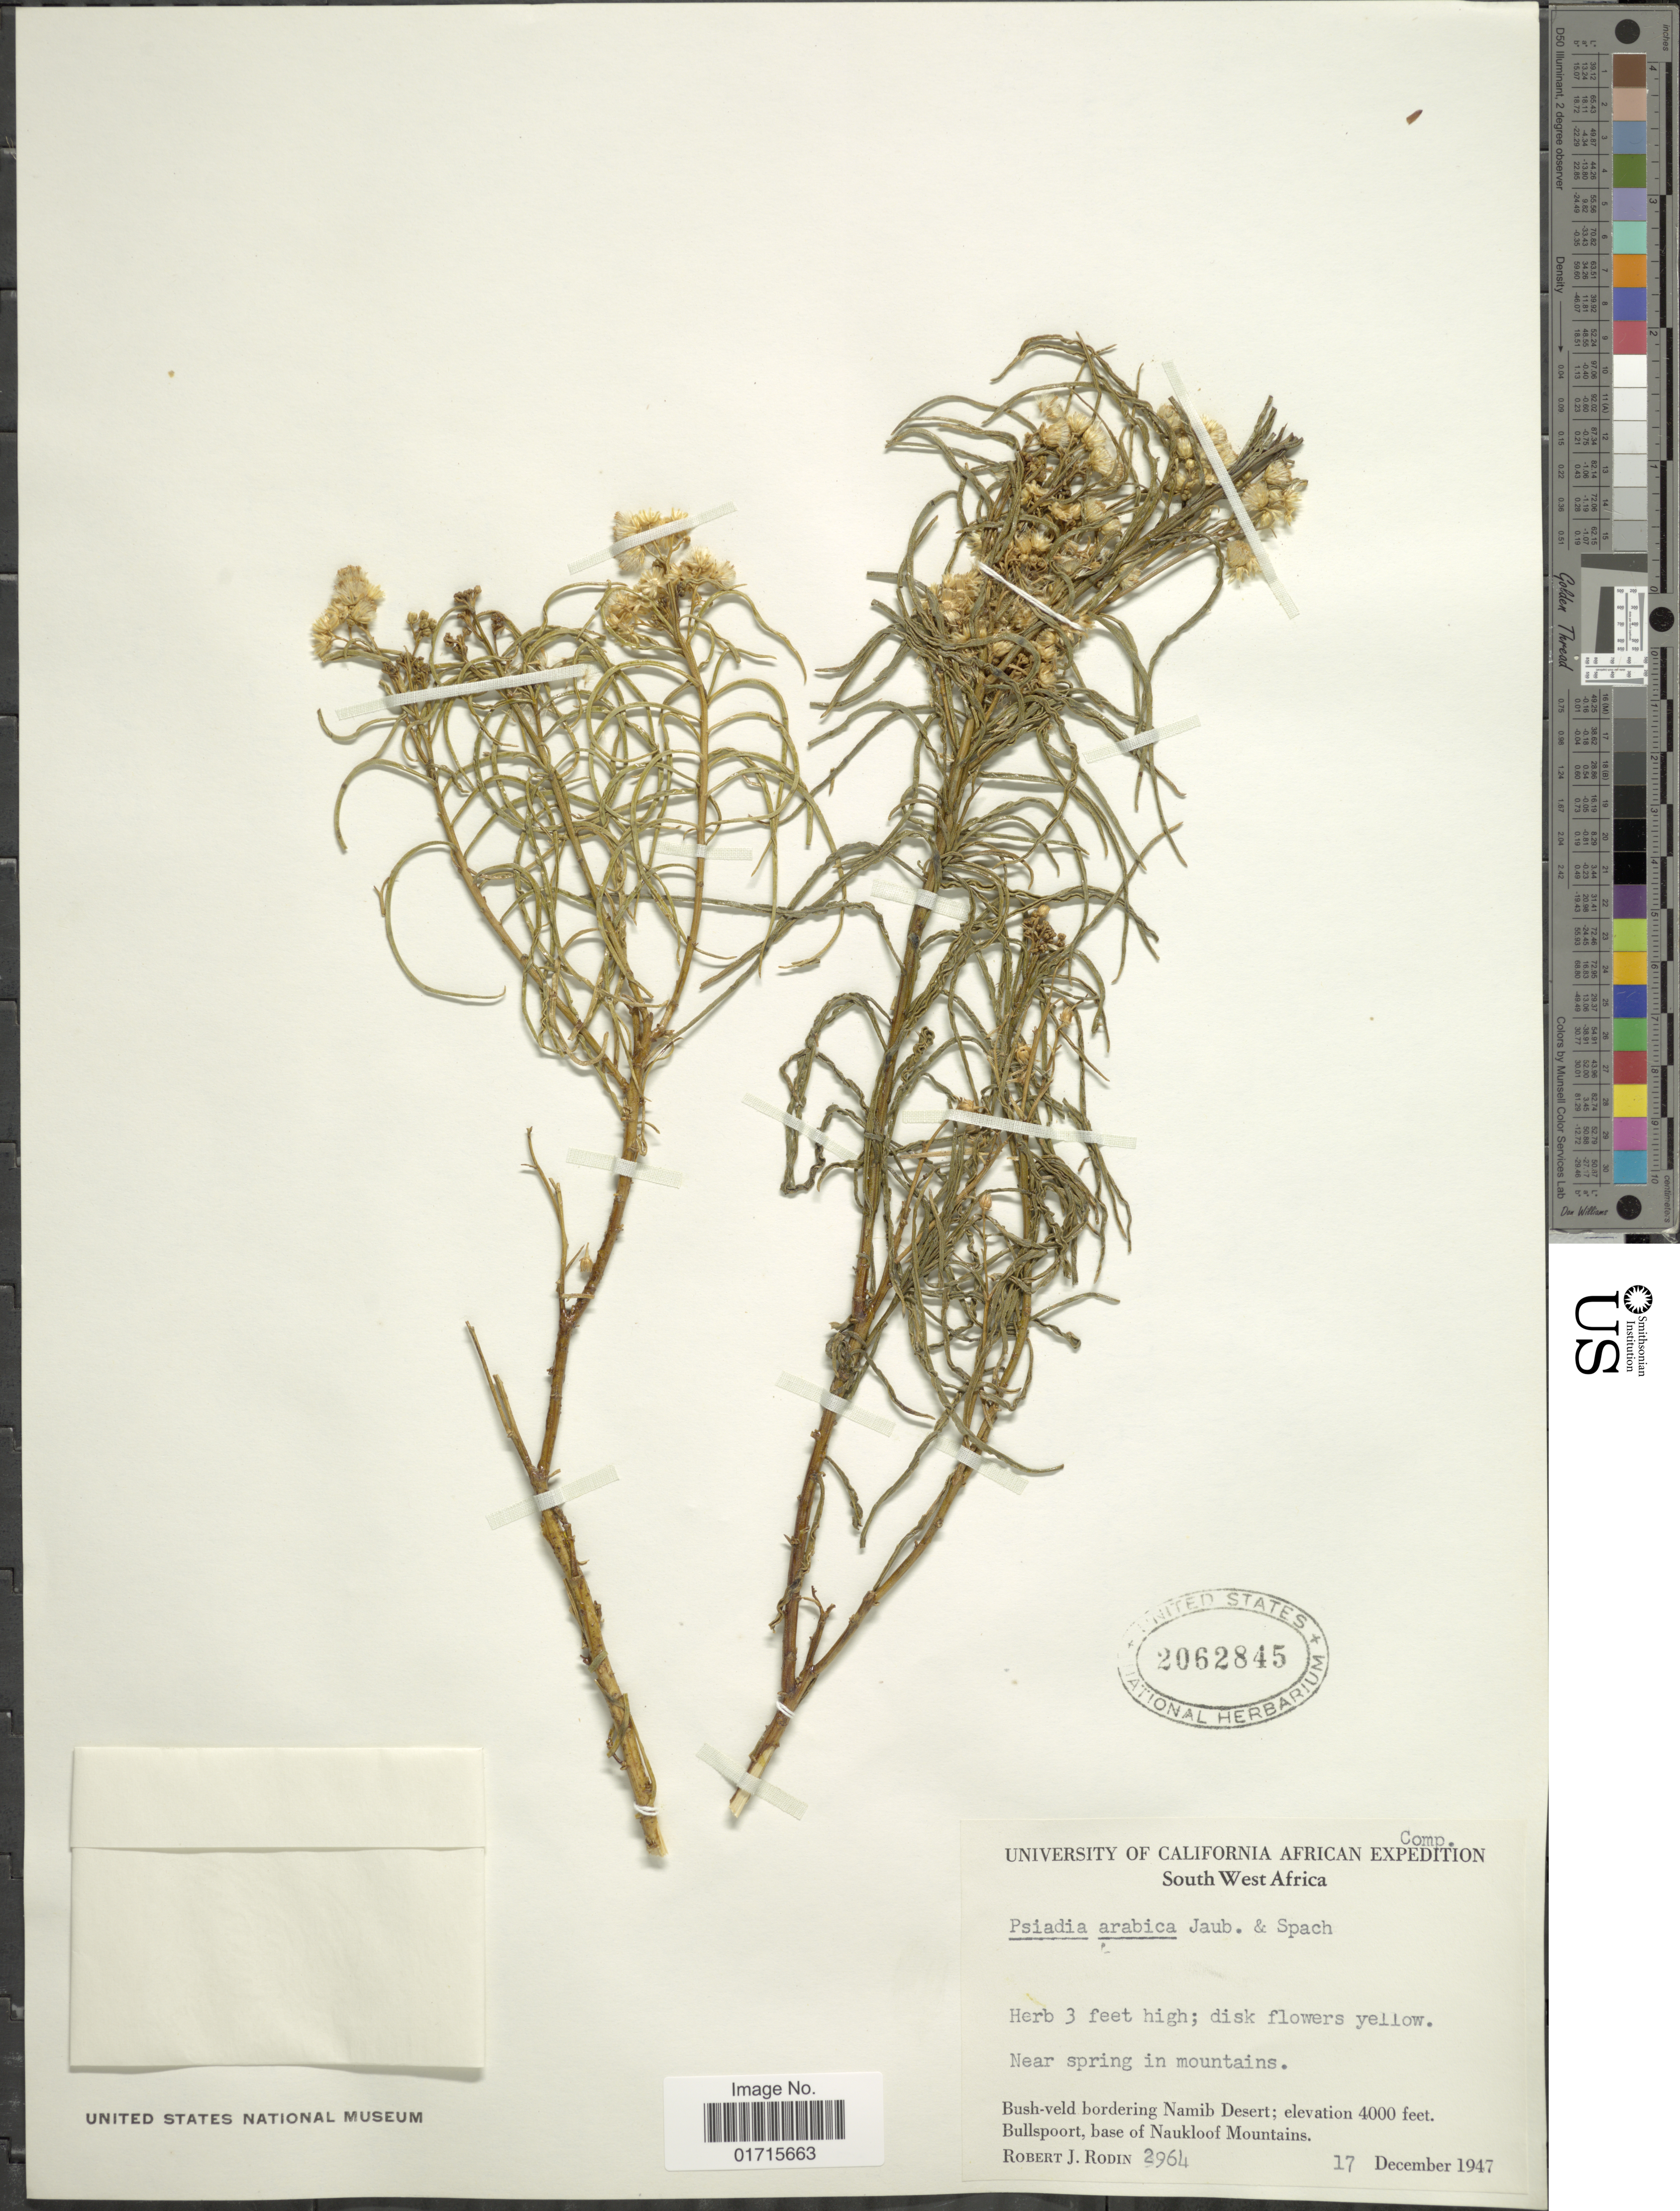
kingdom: Plantae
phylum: Tracheophyta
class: Magnoliopsida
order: Asterales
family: Asteraceae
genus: Psiadia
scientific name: Psiadia arabica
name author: Jaub. & Spach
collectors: R. J. Rodin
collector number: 2964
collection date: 1947-12-17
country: Namibia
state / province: Hardap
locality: Bush-veld bordering Namib Desert; Bullspoort, base of Naukloof Mountains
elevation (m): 1219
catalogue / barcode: US 2062845